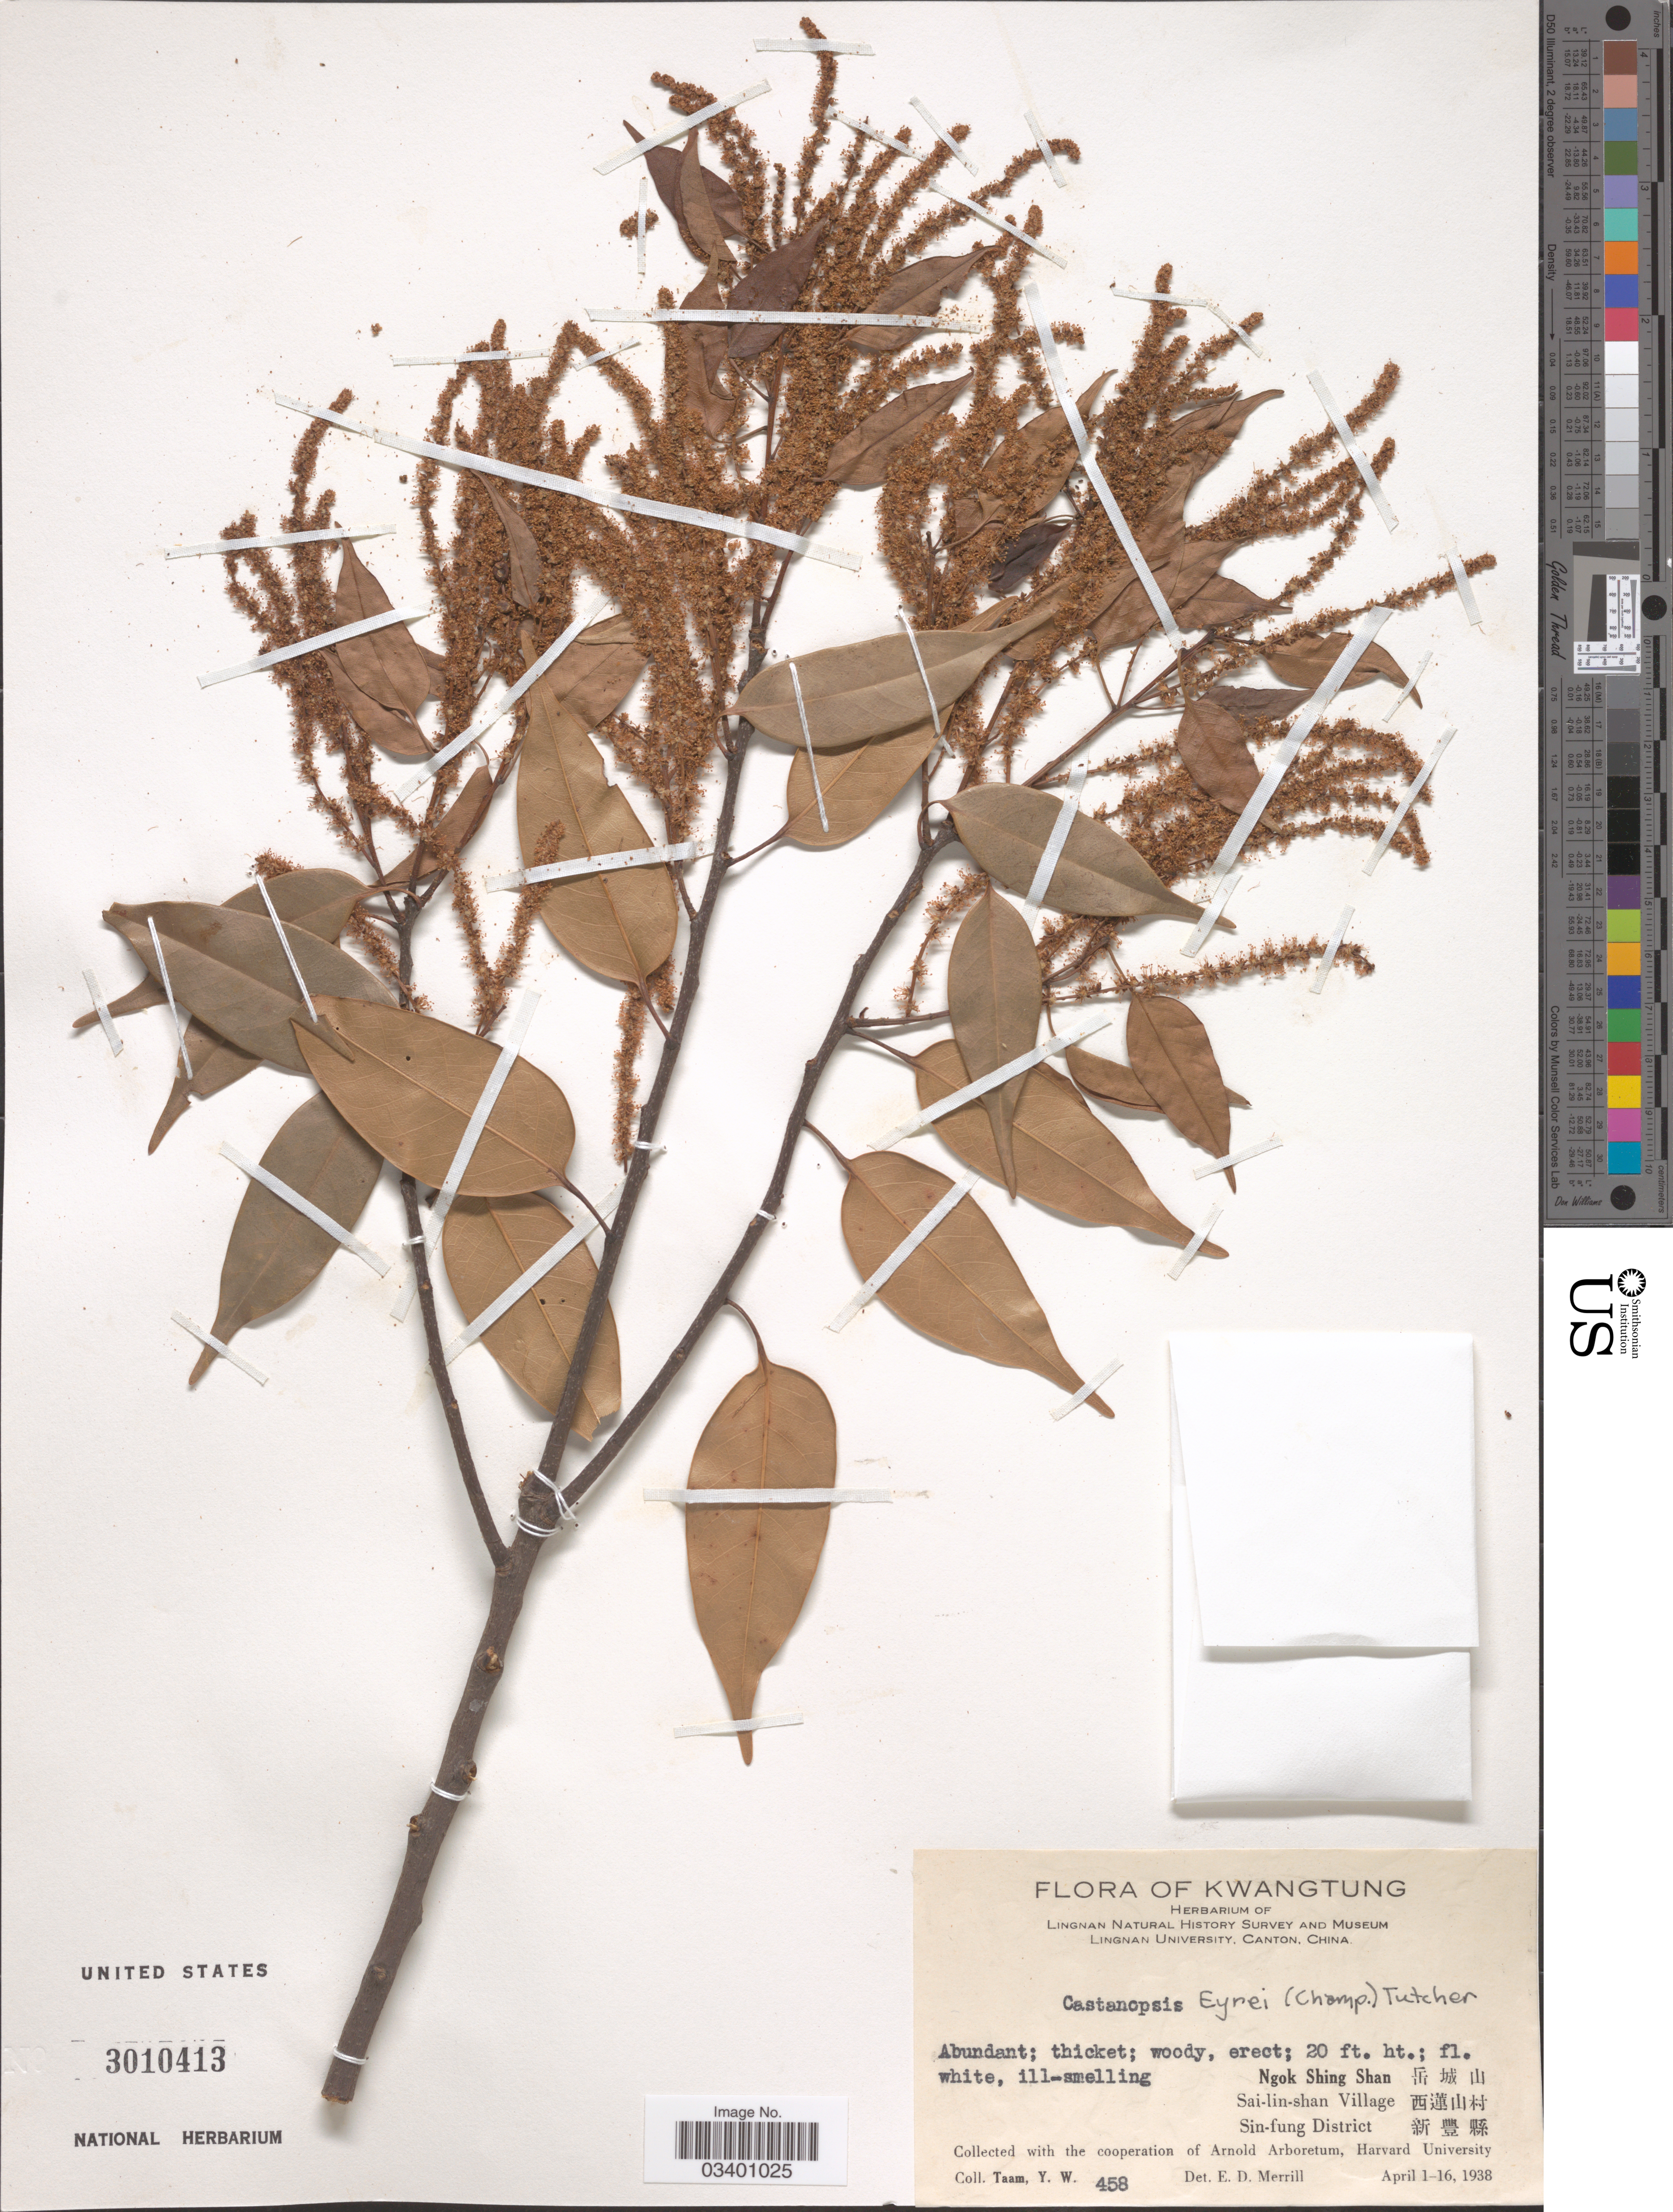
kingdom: Plantae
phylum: Tracheophyta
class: Magnoliopsida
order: Fagales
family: Fagaceae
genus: Castanopsis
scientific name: Castanopsis eyrei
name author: Tutcher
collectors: Y. W. Taam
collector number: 458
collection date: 1938-04-01/1938-04-16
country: China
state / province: Guangdong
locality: Kwangtung. Ngok Shing Shan X, Sai-lin-shan Village X, Sin-fung District X.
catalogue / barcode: US 3010413